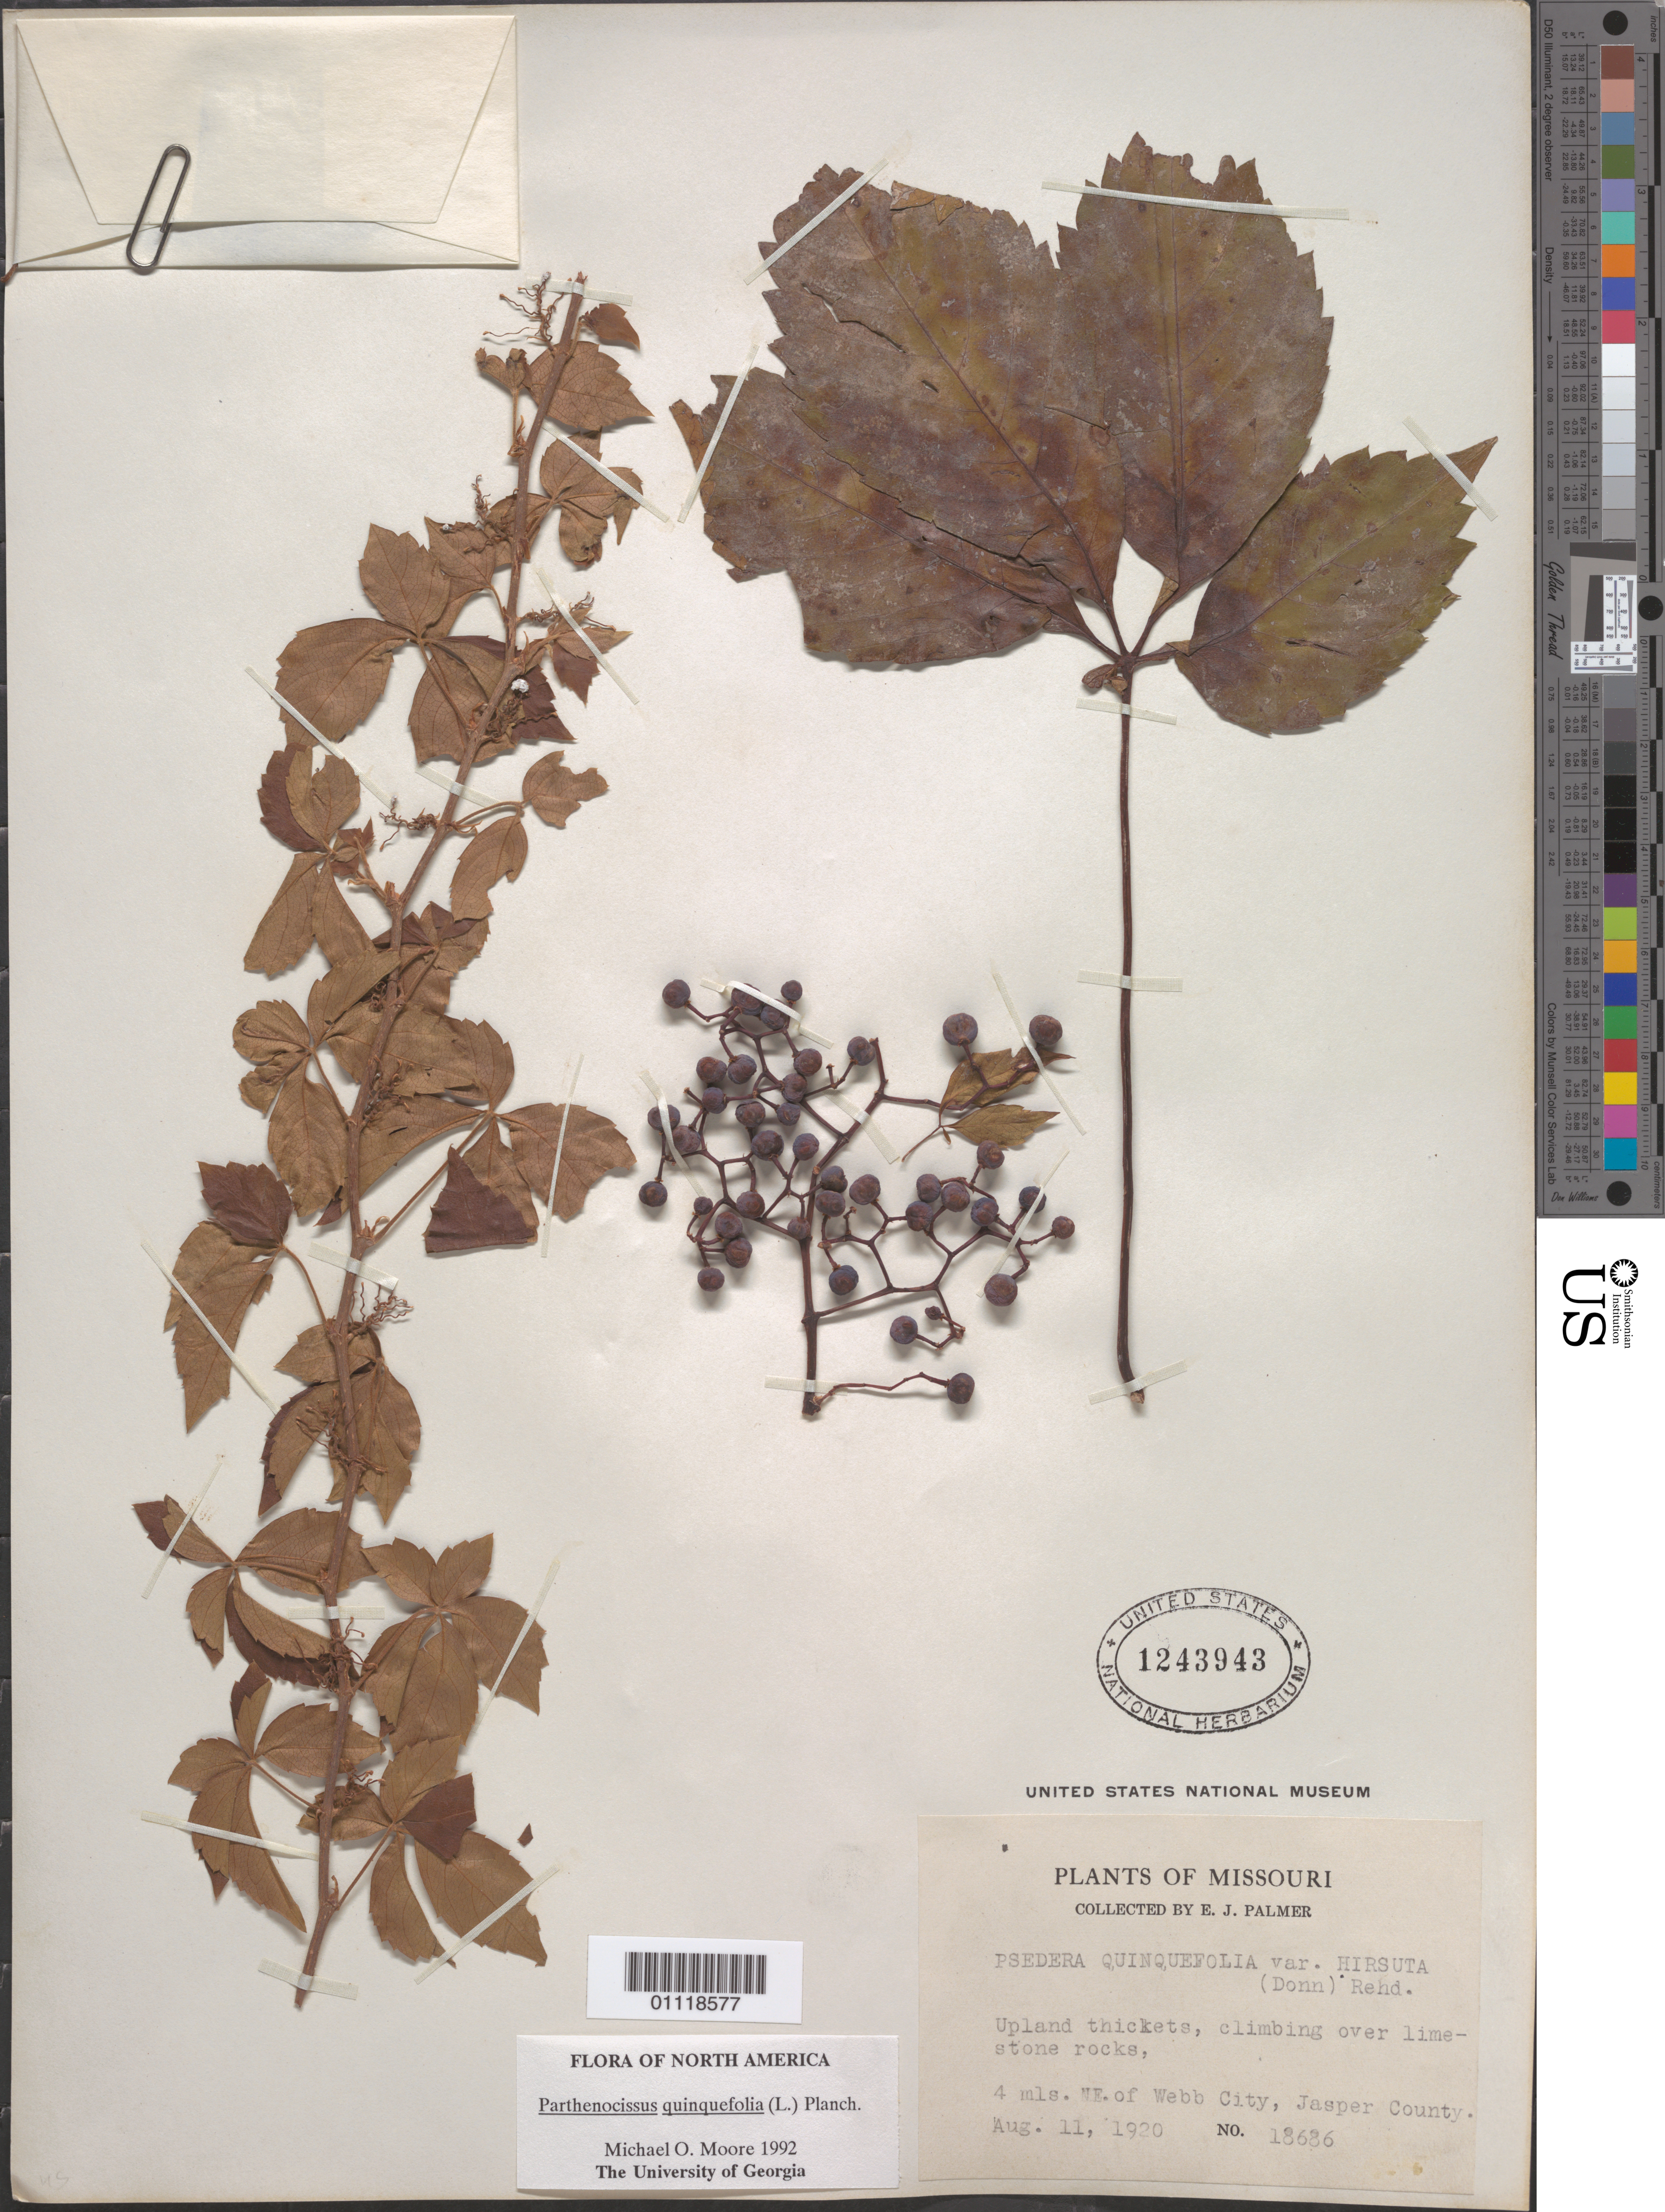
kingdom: Plantae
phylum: Tracheophyta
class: Magnoliopsida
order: Vitales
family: Vitaceae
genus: Parthenocissus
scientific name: Parthenocissus quinquefolia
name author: (L.) Planch.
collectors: E. J. Palmer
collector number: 18686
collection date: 1920-08-11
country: United States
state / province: Missouri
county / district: Jasper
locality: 4 mi NE of Webb City.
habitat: Climbing over limestone rocks.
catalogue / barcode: US 1243943